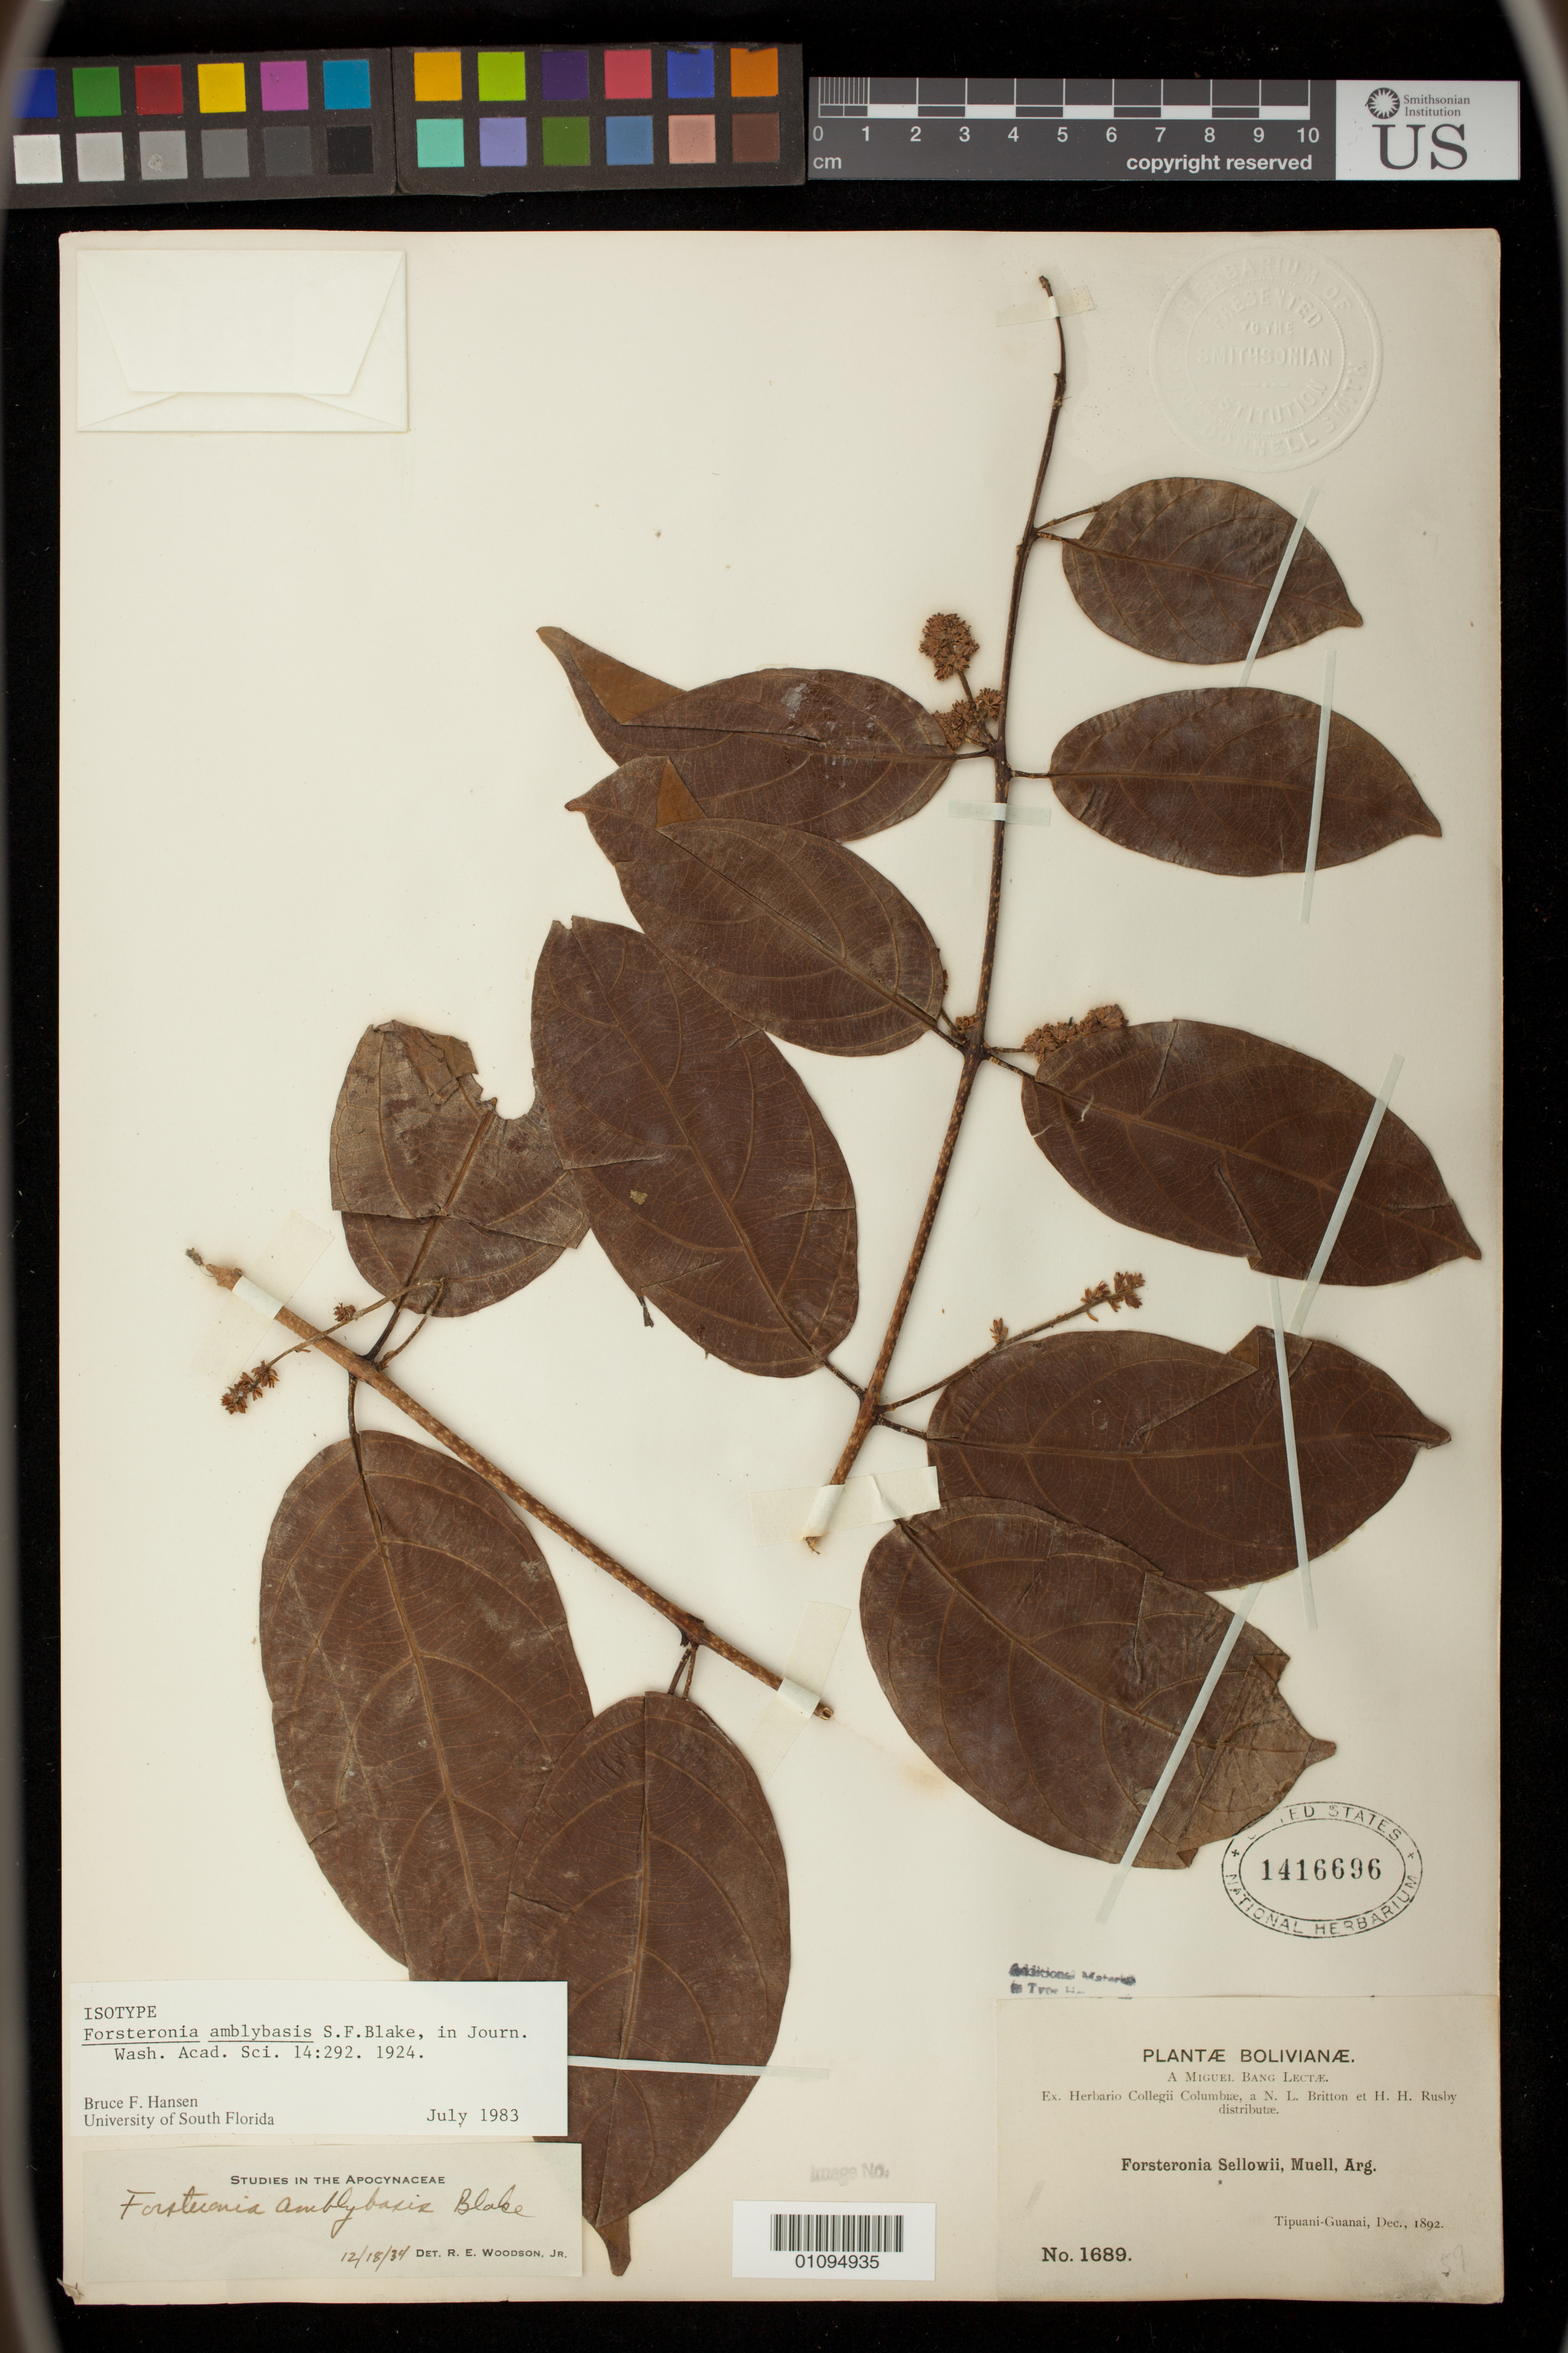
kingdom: Plantae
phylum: Tracheophyta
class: Magnoliopsida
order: Gentianales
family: Apocynaceae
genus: Forsteronia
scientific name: Forsteronia amblybasis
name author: S.F. Blake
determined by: Woodson, R. E., Jr.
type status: Isotype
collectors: M. Bang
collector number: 1689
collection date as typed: Dec 1892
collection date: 1892-12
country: Bolivia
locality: Tipuani to Guanai.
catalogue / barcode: US 1416696